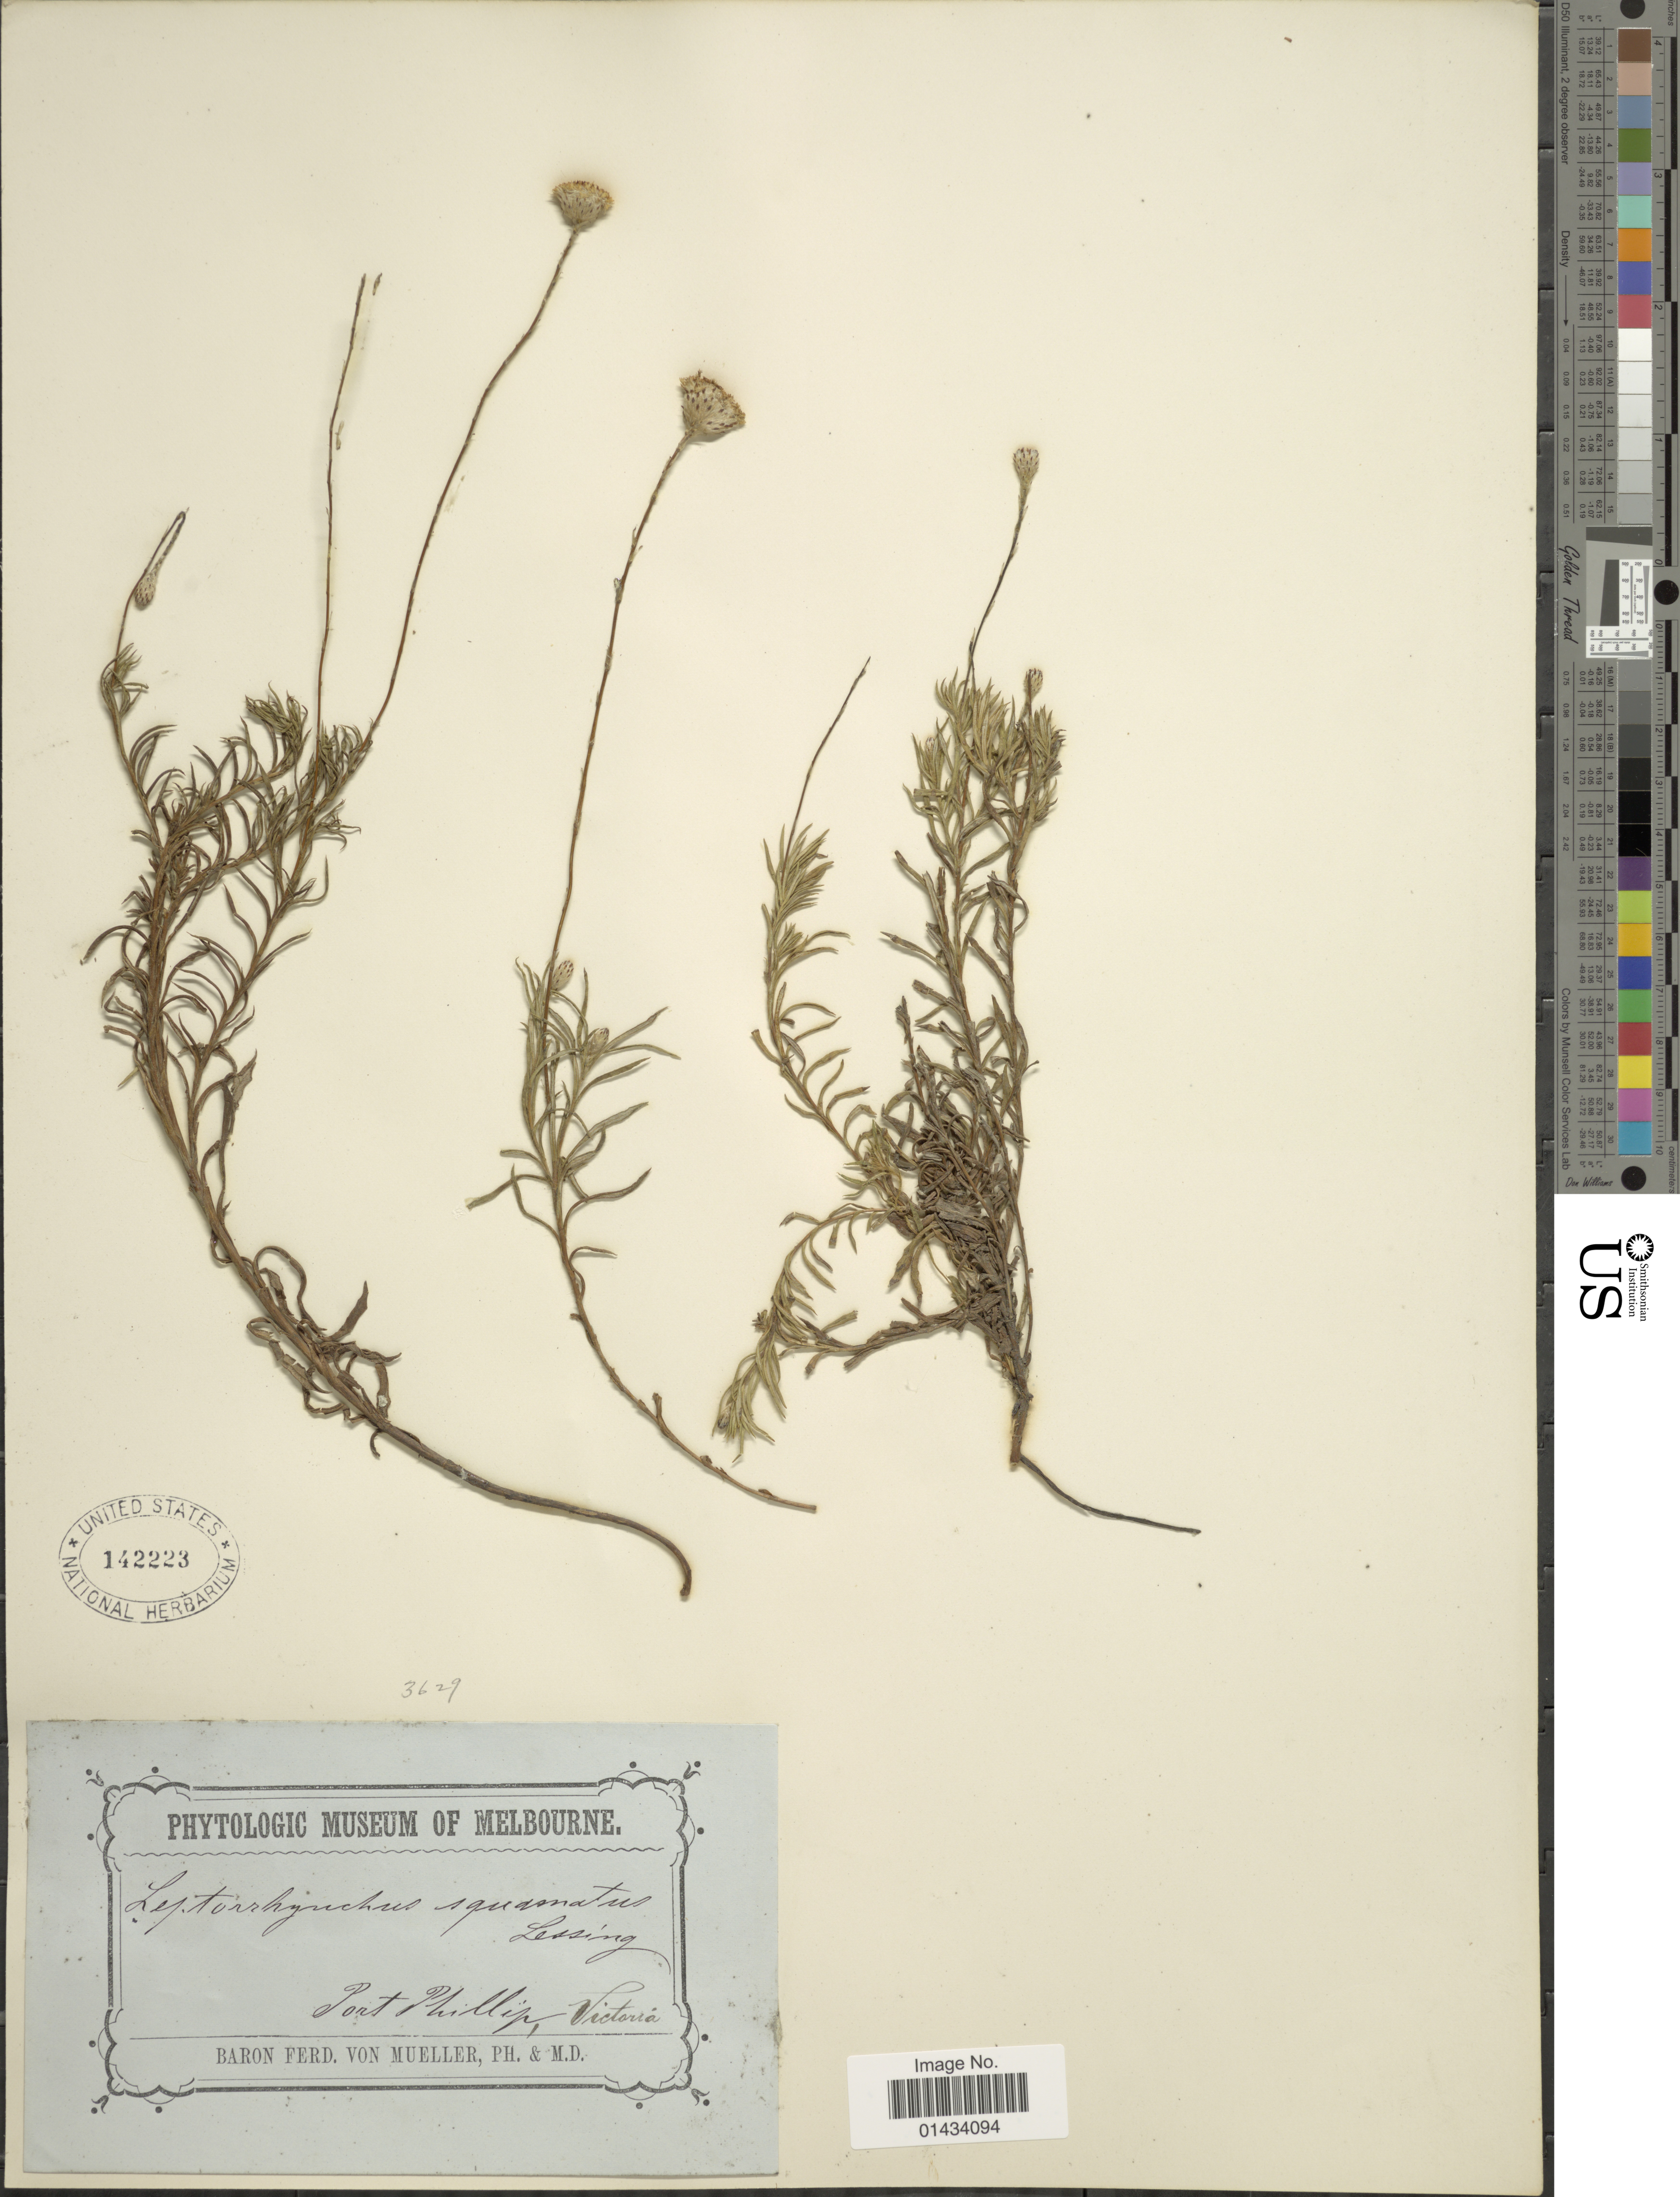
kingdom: Plantae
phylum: Tracheophyta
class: Magnoliopsida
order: Asterales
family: Asteraceae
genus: Leptorhynchos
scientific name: Leptorhynchos squamatus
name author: (Labill.) Less.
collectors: F. von Mueller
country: Australia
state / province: Victoria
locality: Port Phillip, Victoria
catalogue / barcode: US 142223